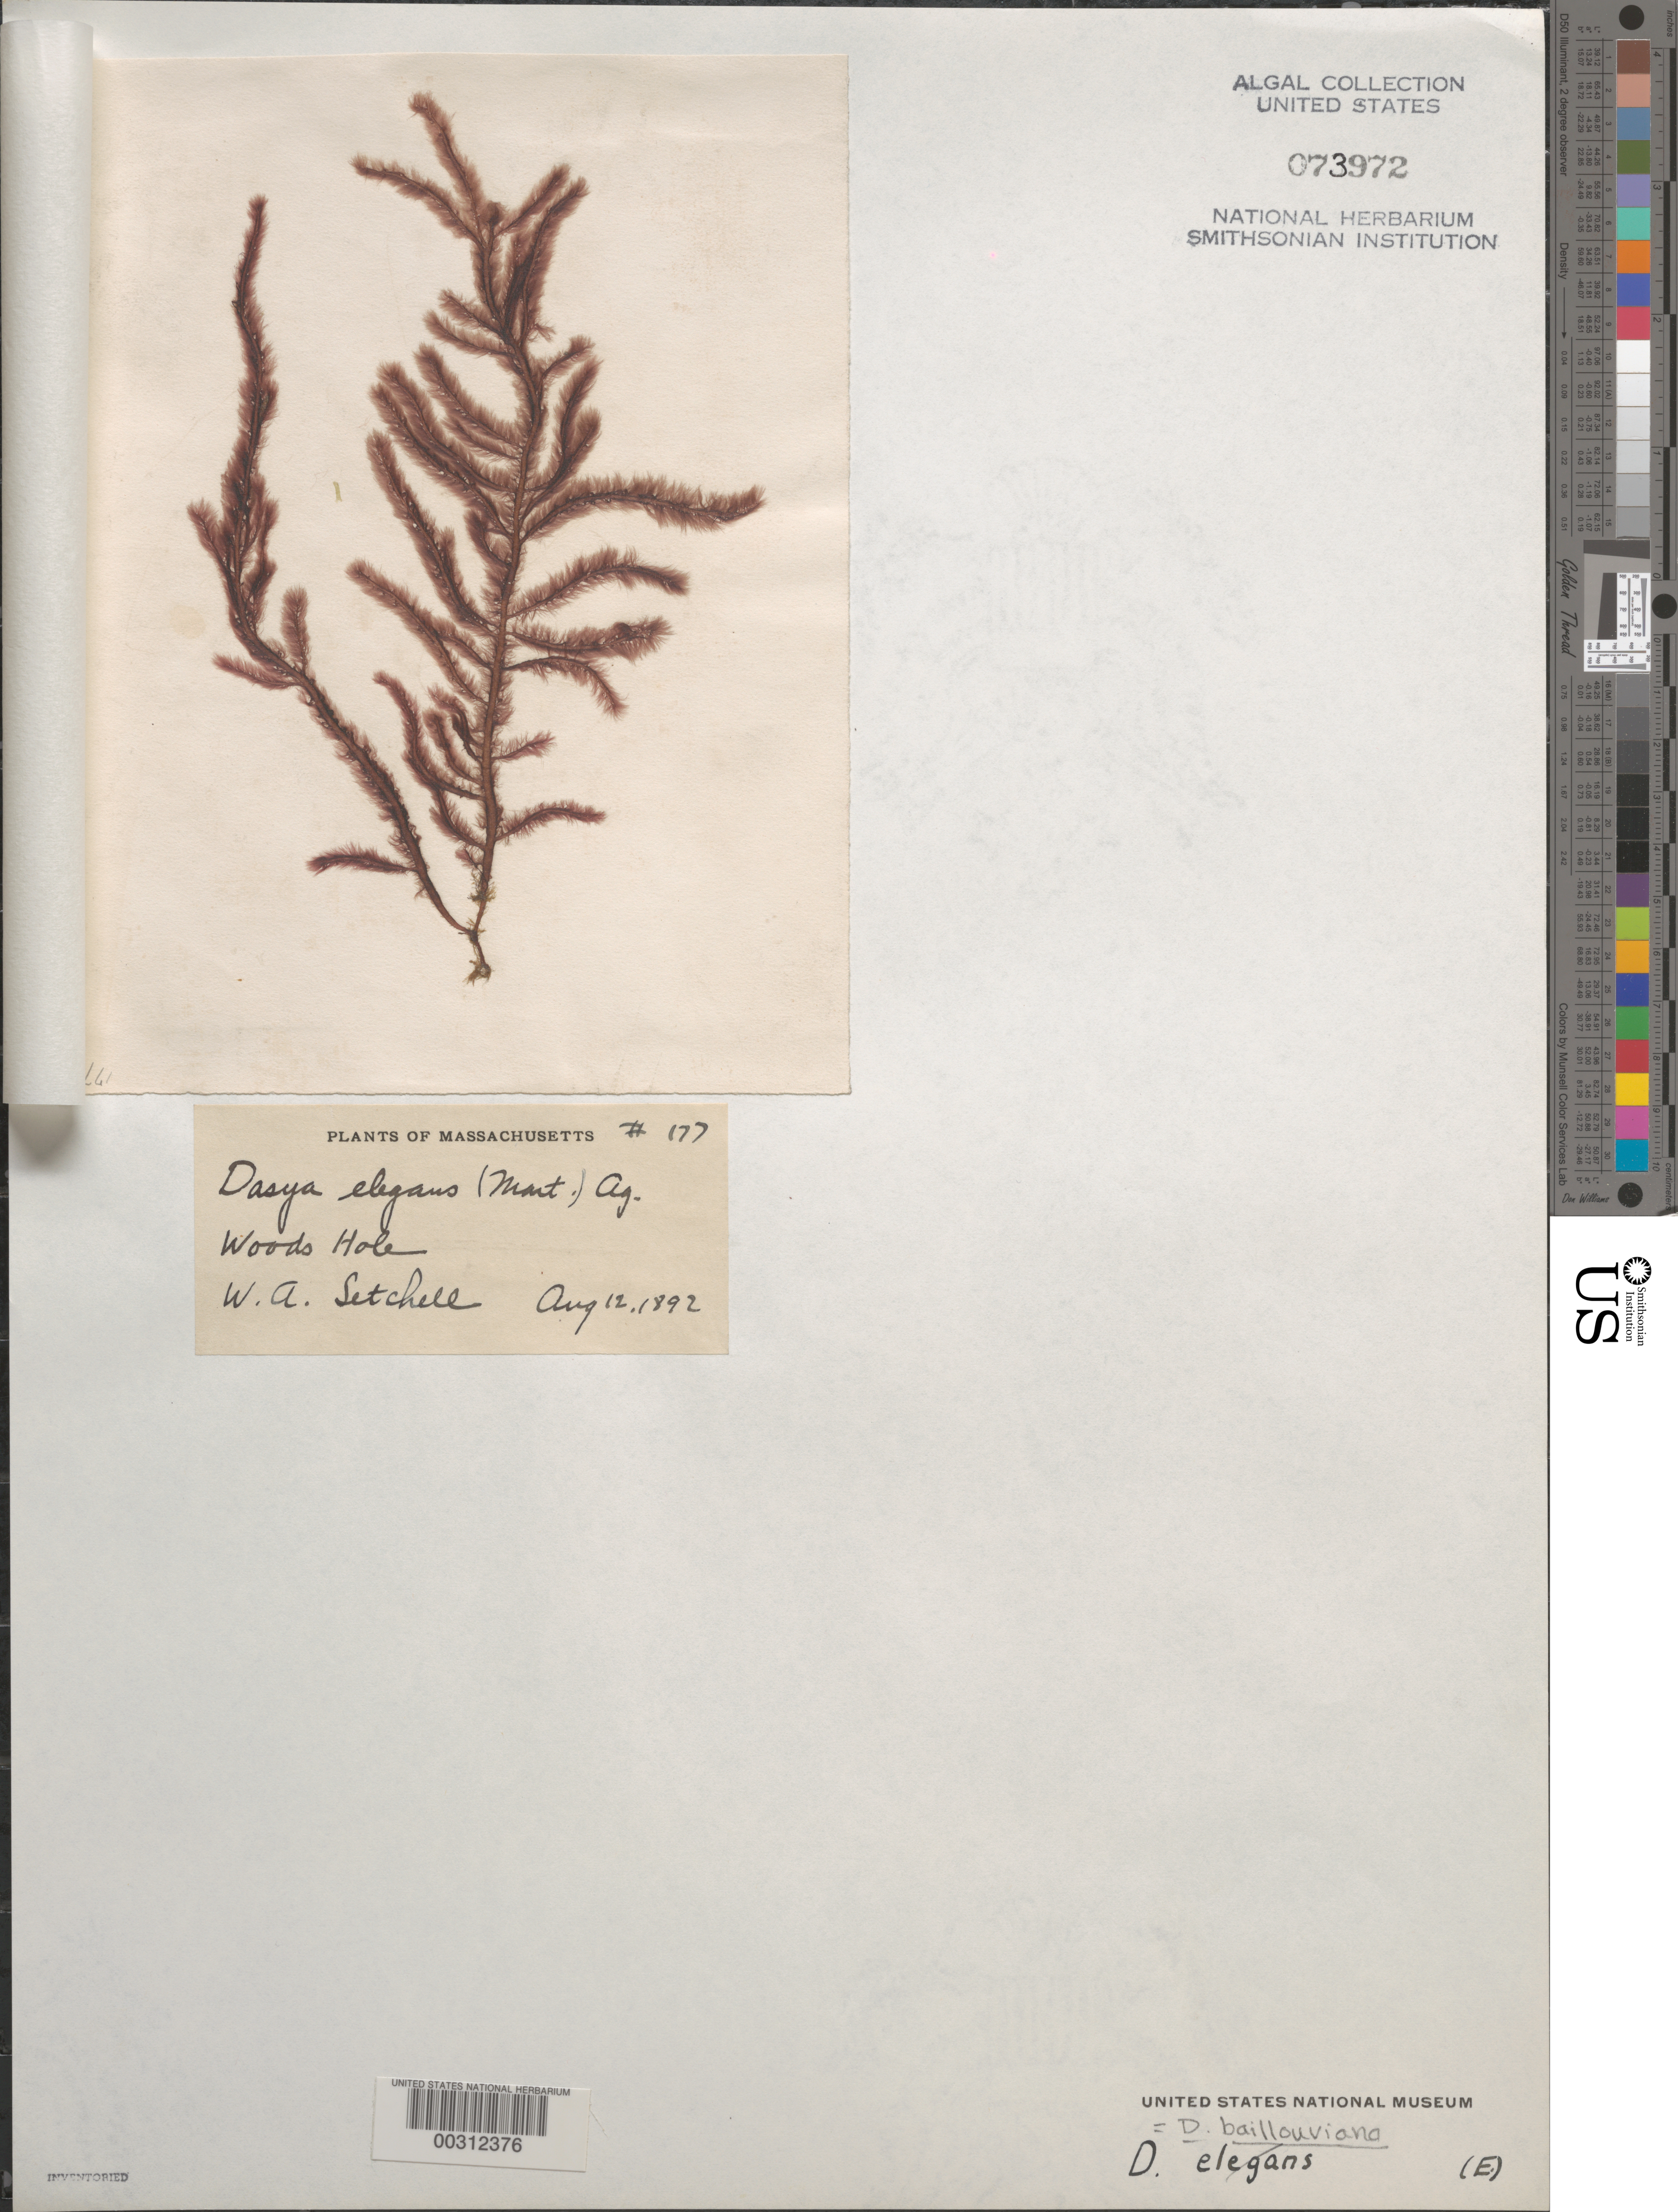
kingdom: Plantae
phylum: Rhodophyta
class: Florideophyceae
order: Ceramiales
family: Dasyaceae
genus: Dasya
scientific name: Dasya pedicellata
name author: (C. Agardh) C. Agardh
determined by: Algae name updating Project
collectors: W. Setchell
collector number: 177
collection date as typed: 12 Aug 1892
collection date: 1892-08-12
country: United States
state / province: Massachusetts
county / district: Barnstable County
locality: Woods Hole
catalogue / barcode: US 73972